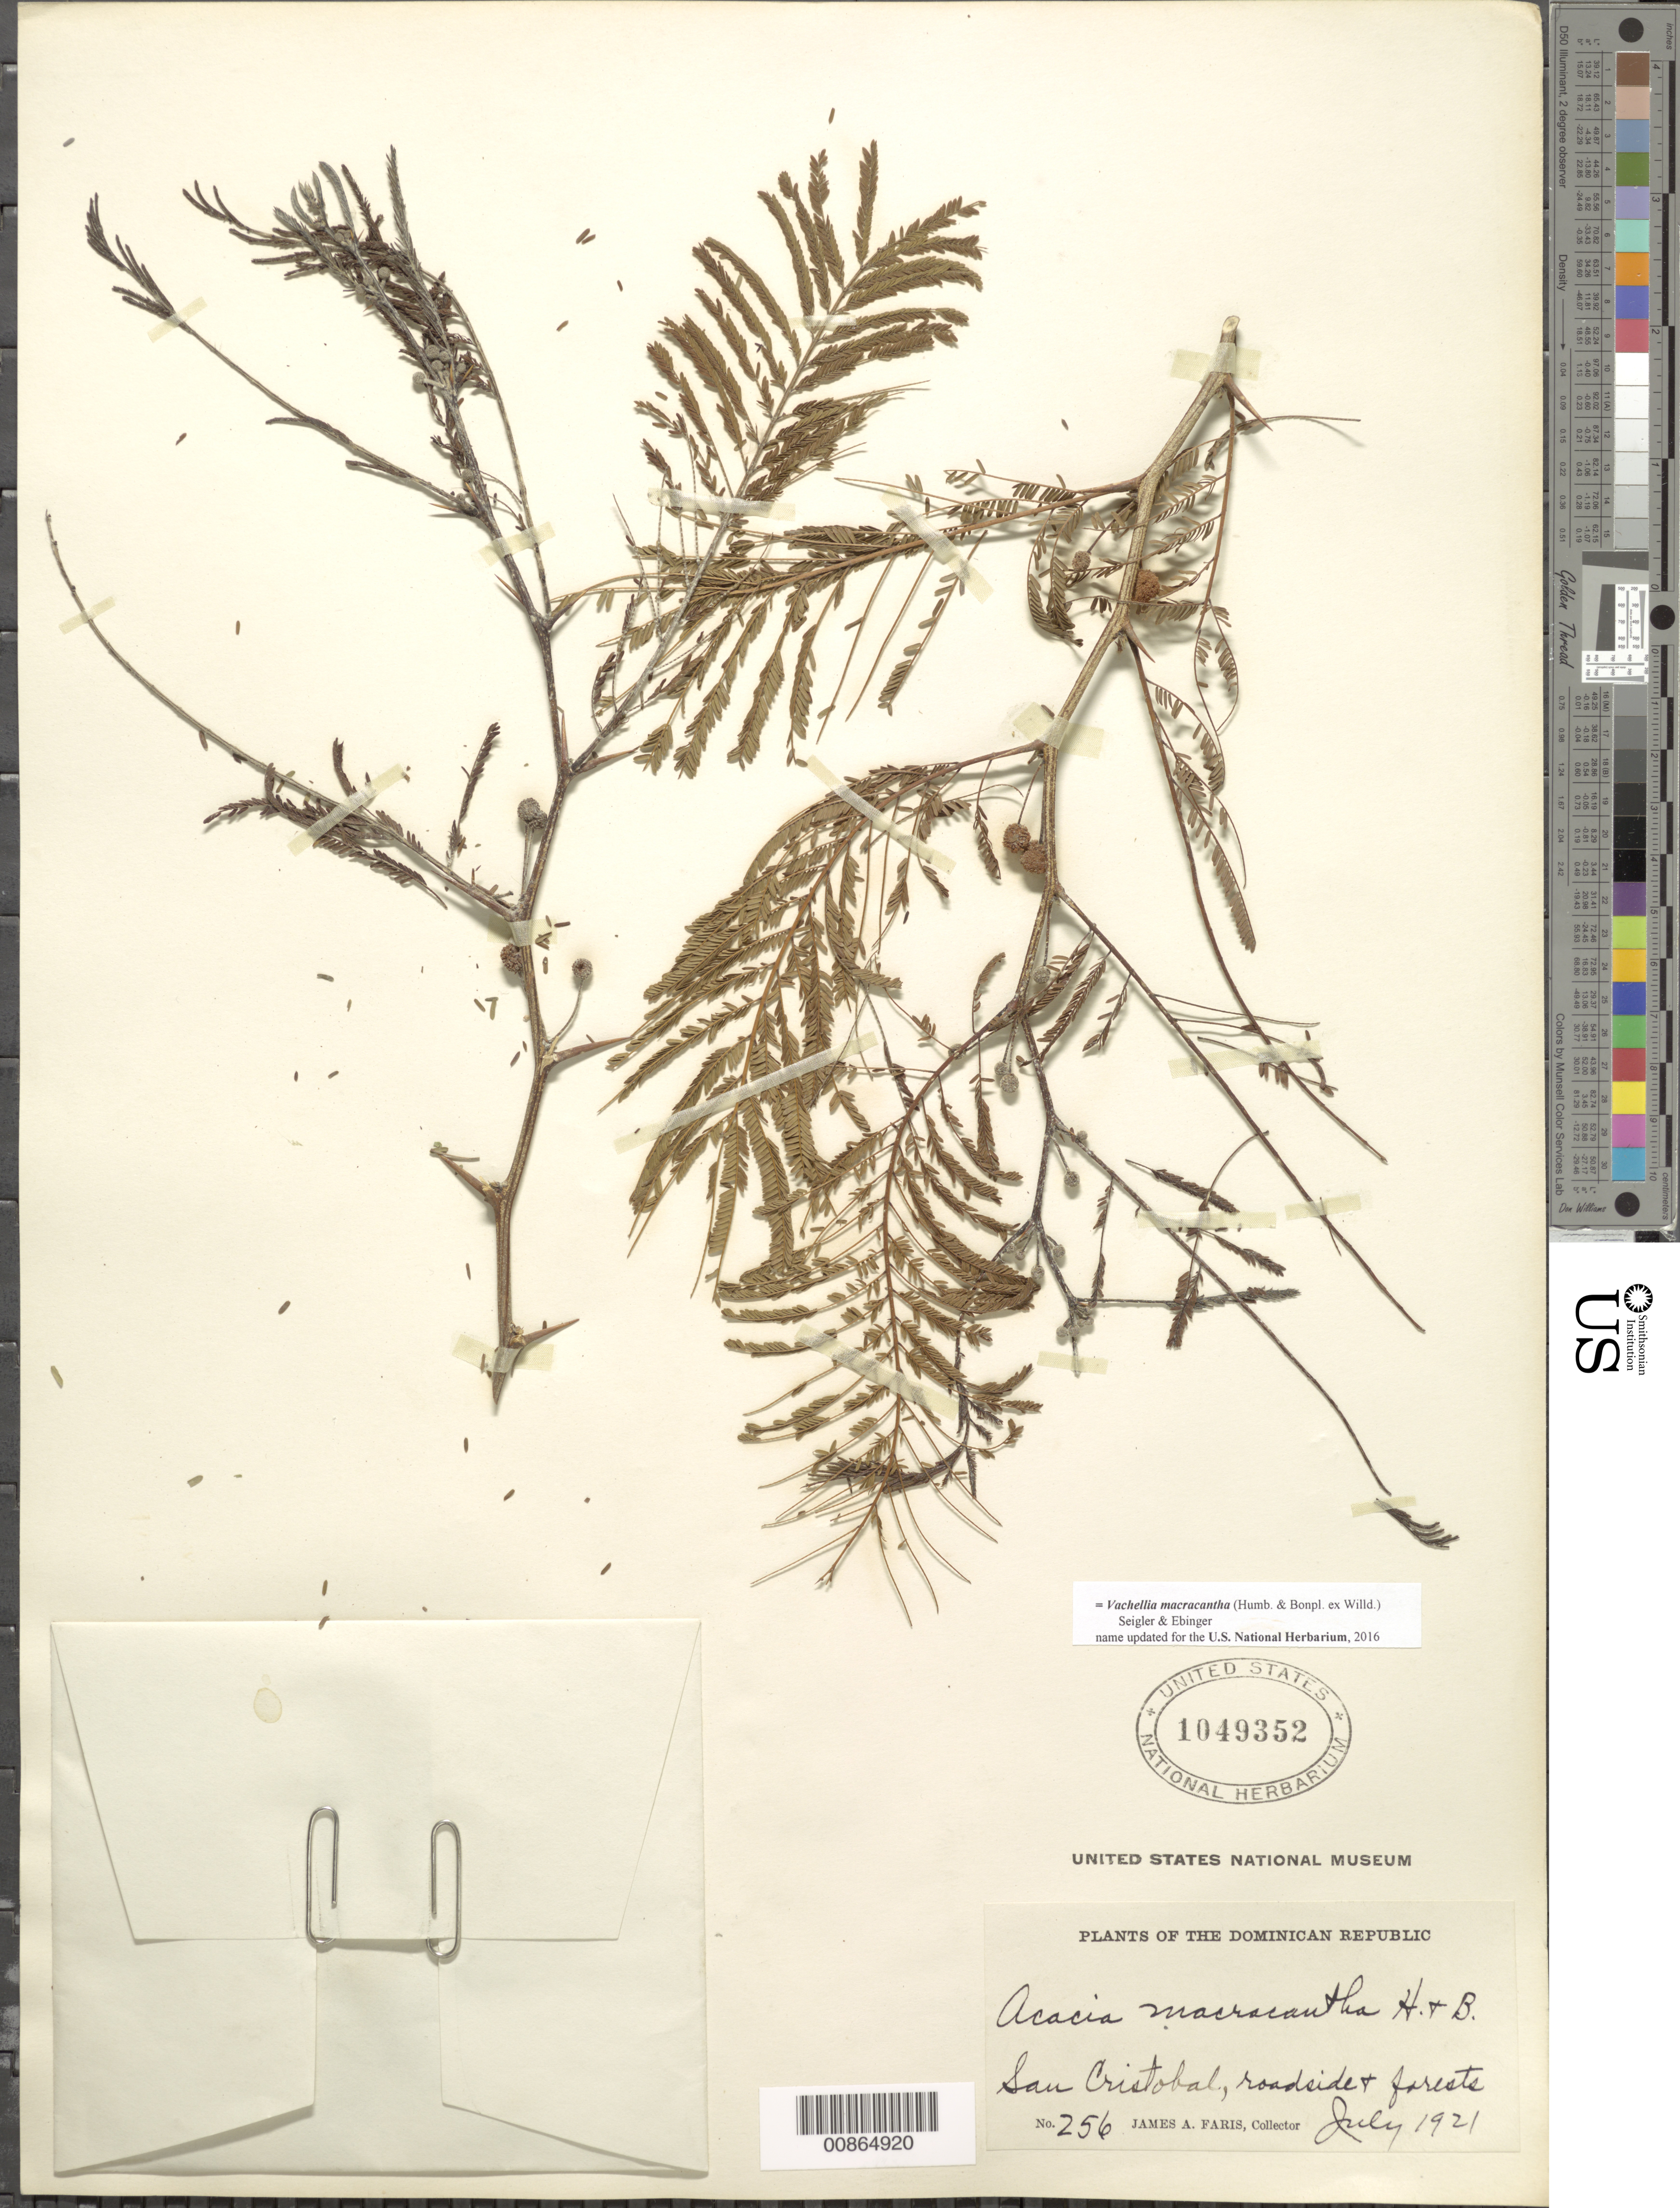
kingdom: Plantae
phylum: Tracheophyta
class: Magnoliopsida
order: Fabales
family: Fabaceae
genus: Vachellia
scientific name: Vachellia macracantha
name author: (Humb. & Bonpl. ex Willd.) Seigler & Ebinger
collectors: J. Faris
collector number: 256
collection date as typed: Jul 1921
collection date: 1921-07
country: Dominican Republic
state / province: San Cristóbal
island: Hispaniola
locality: San Cristóbal.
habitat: Roadside and forest.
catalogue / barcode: US 1049352